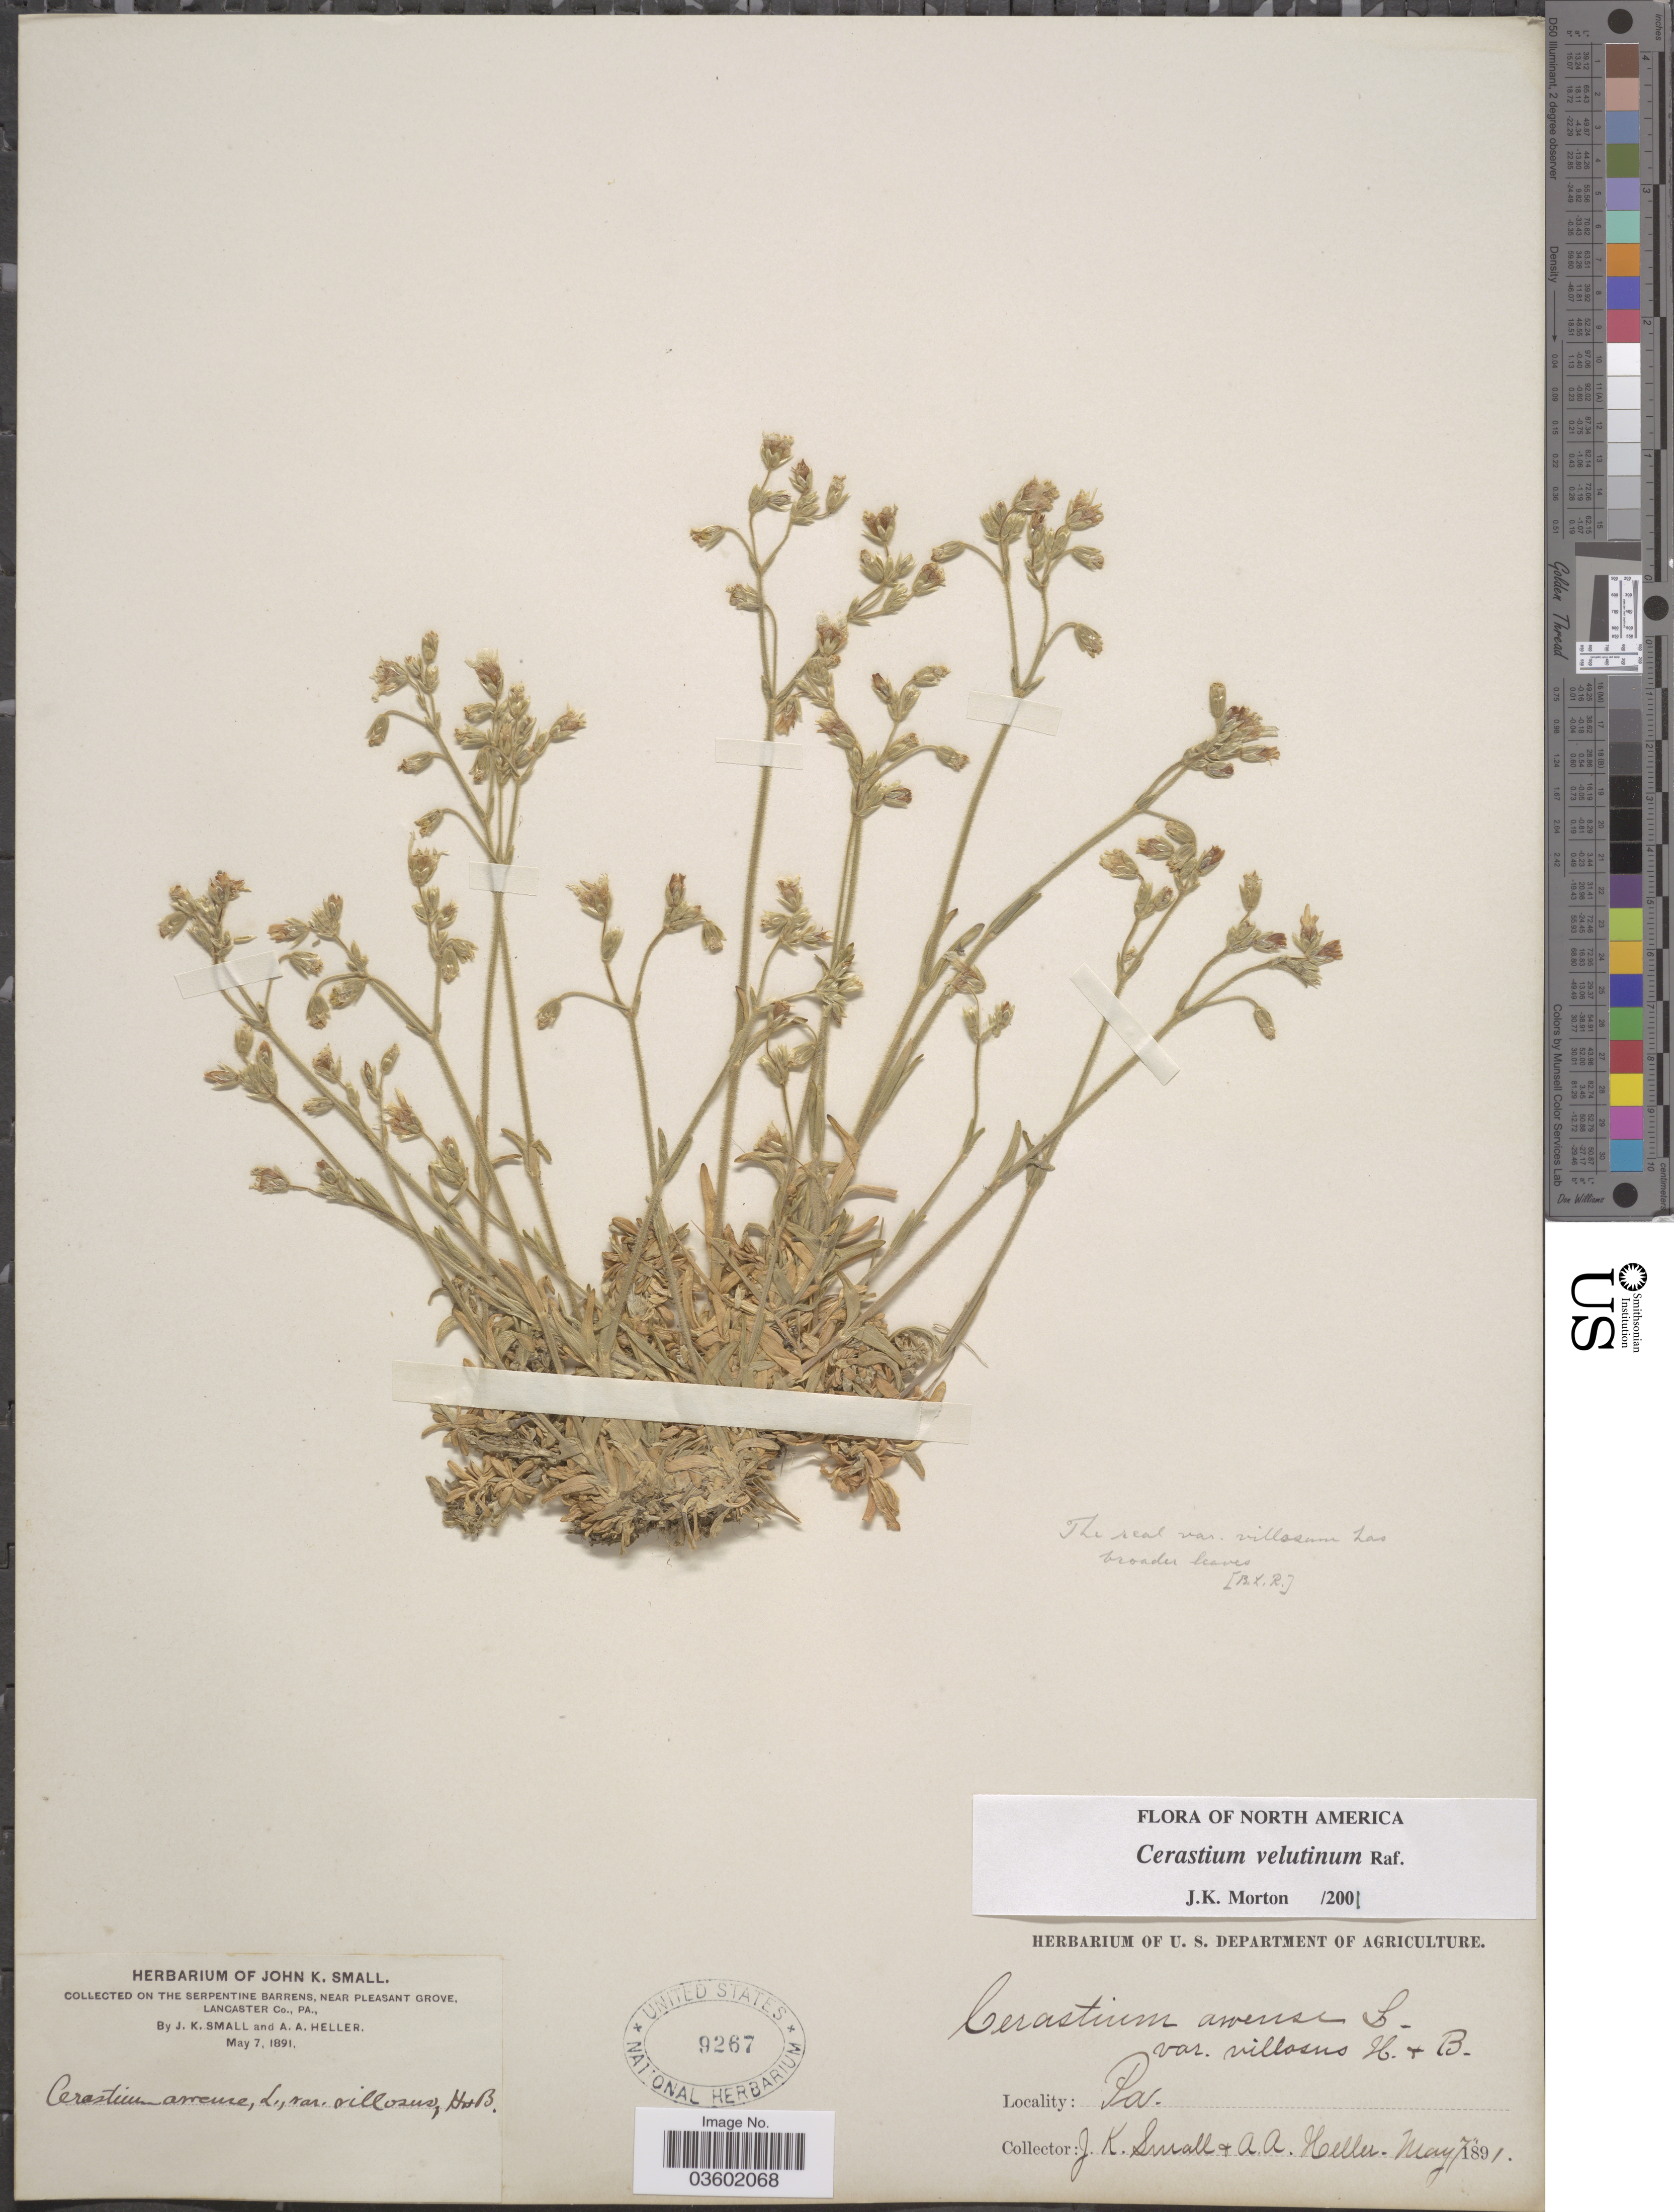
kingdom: Plantae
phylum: Tracheophyta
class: Magnoliopsida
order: Caryophyllales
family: Caryophyllaceae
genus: Cerastium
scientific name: Cerastium velutinum var. velutinum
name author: Raf.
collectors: J. K. Small & A. A. Heller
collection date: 1891-05-07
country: United States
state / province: Pennsylvania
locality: On the serpentine barrens, near Pleasant Grove, Lancaster Co.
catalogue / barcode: US 9267